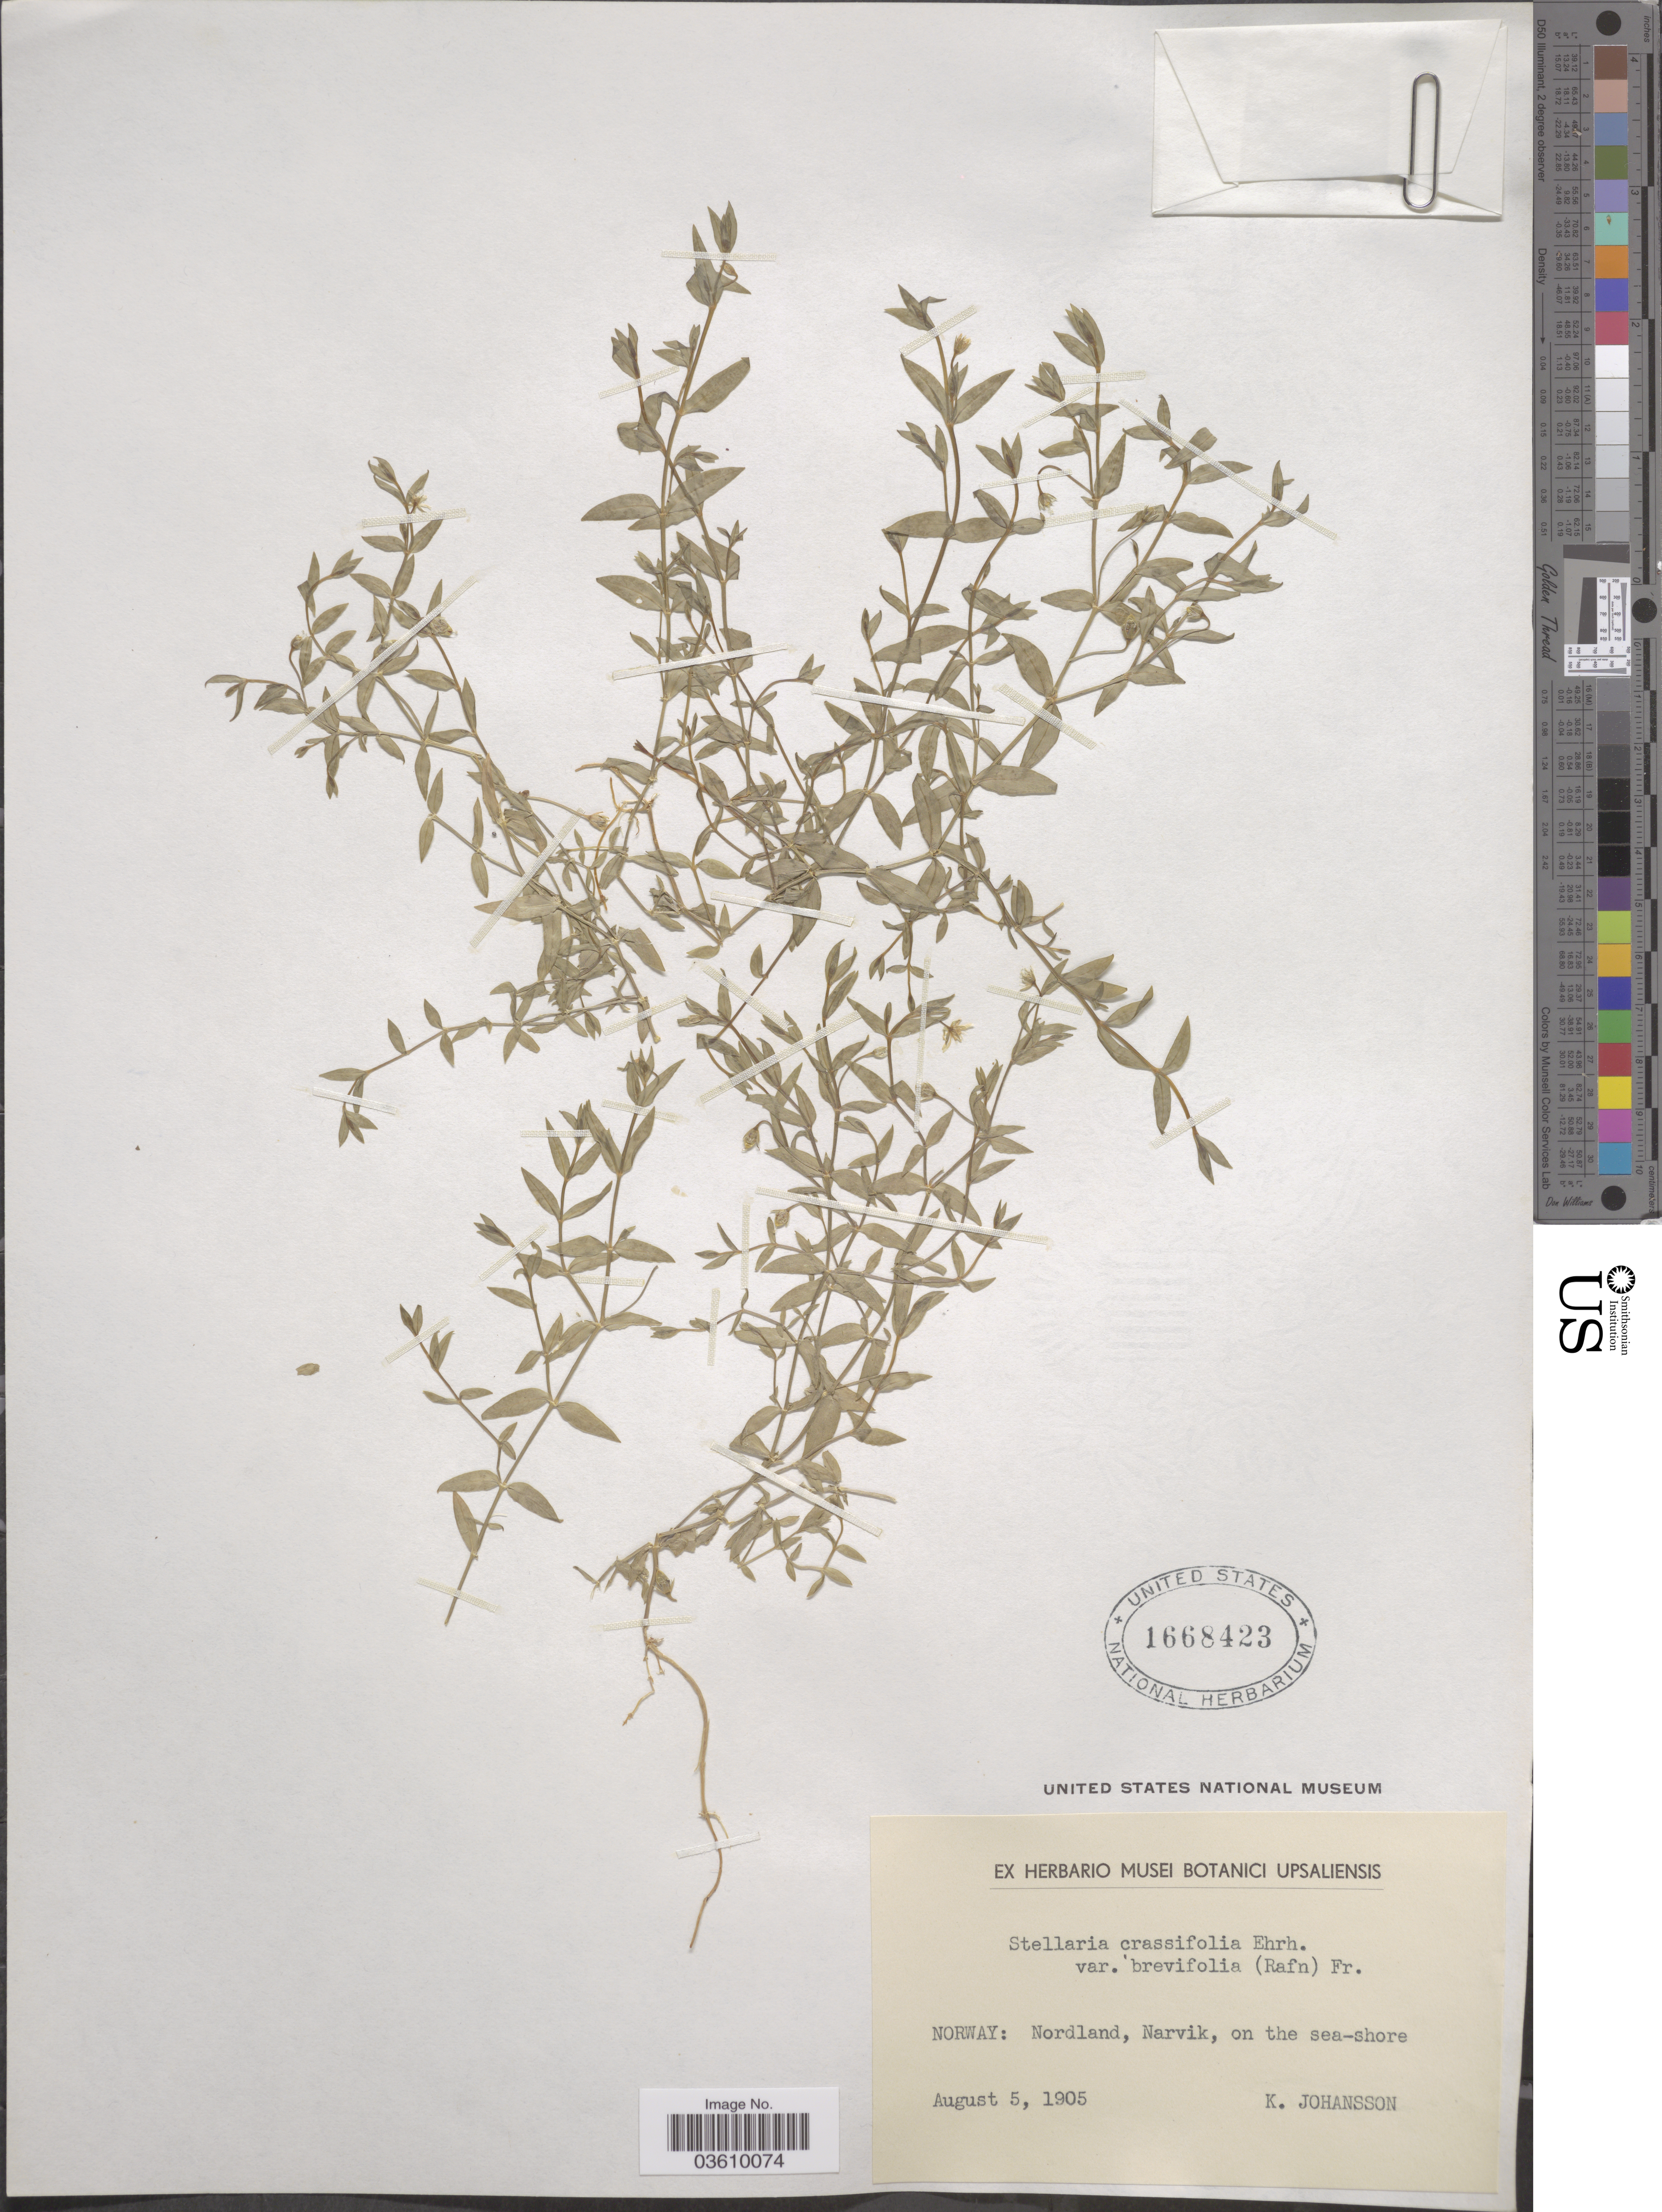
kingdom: Plantae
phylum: Tracheophyta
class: Magnoliopsida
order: Caryophyllales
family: Caryophyllaceae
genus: Stellaria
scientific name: Stellaria crassifolia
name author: Ehrh.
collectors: K. Johansson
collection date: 1905-08-05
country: Norway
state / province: Nordland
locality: Narvik, on the sea-shore.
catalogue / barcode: US 1668423